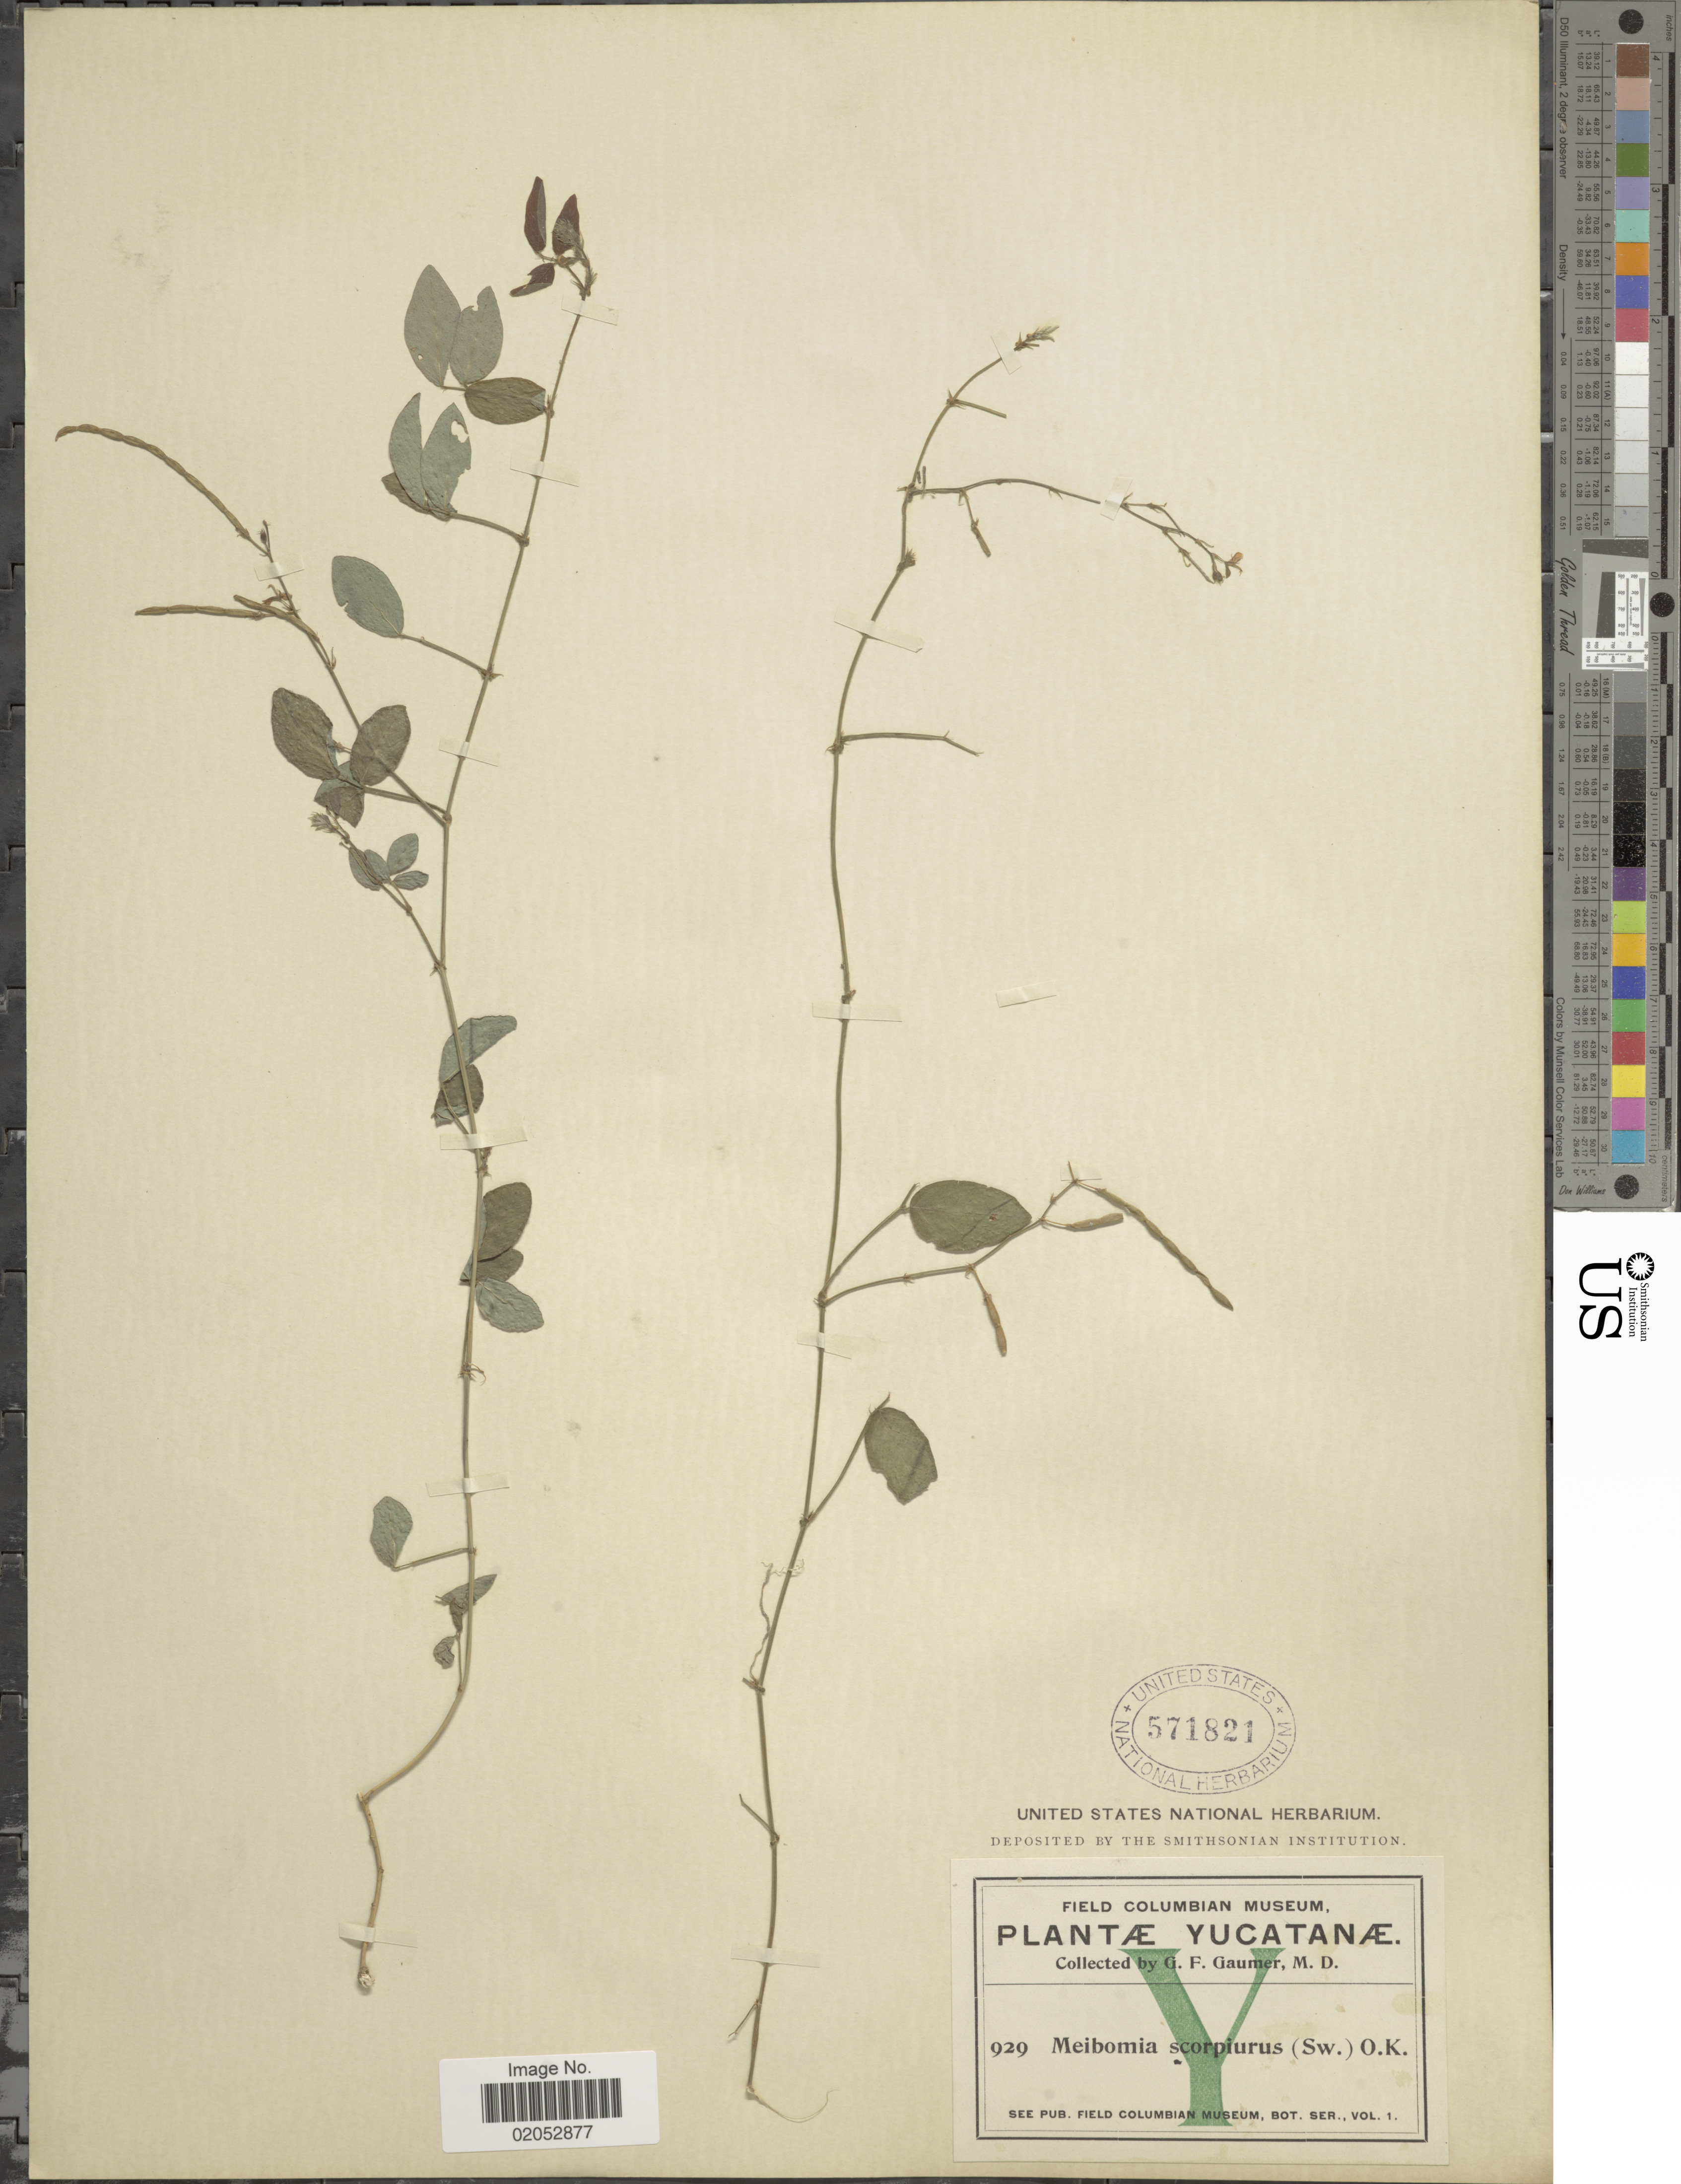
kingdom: Plantae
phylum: Tracheophyta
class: Magnoliopsida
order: Fabales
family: Fabaceae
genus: Desmodium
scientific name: Desmodium scorpiurus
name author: (Sw.) Desv. ex DC.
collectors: G. F. Gaumer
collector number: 929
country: Mexico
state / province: Yucatán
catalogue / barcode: US 571821